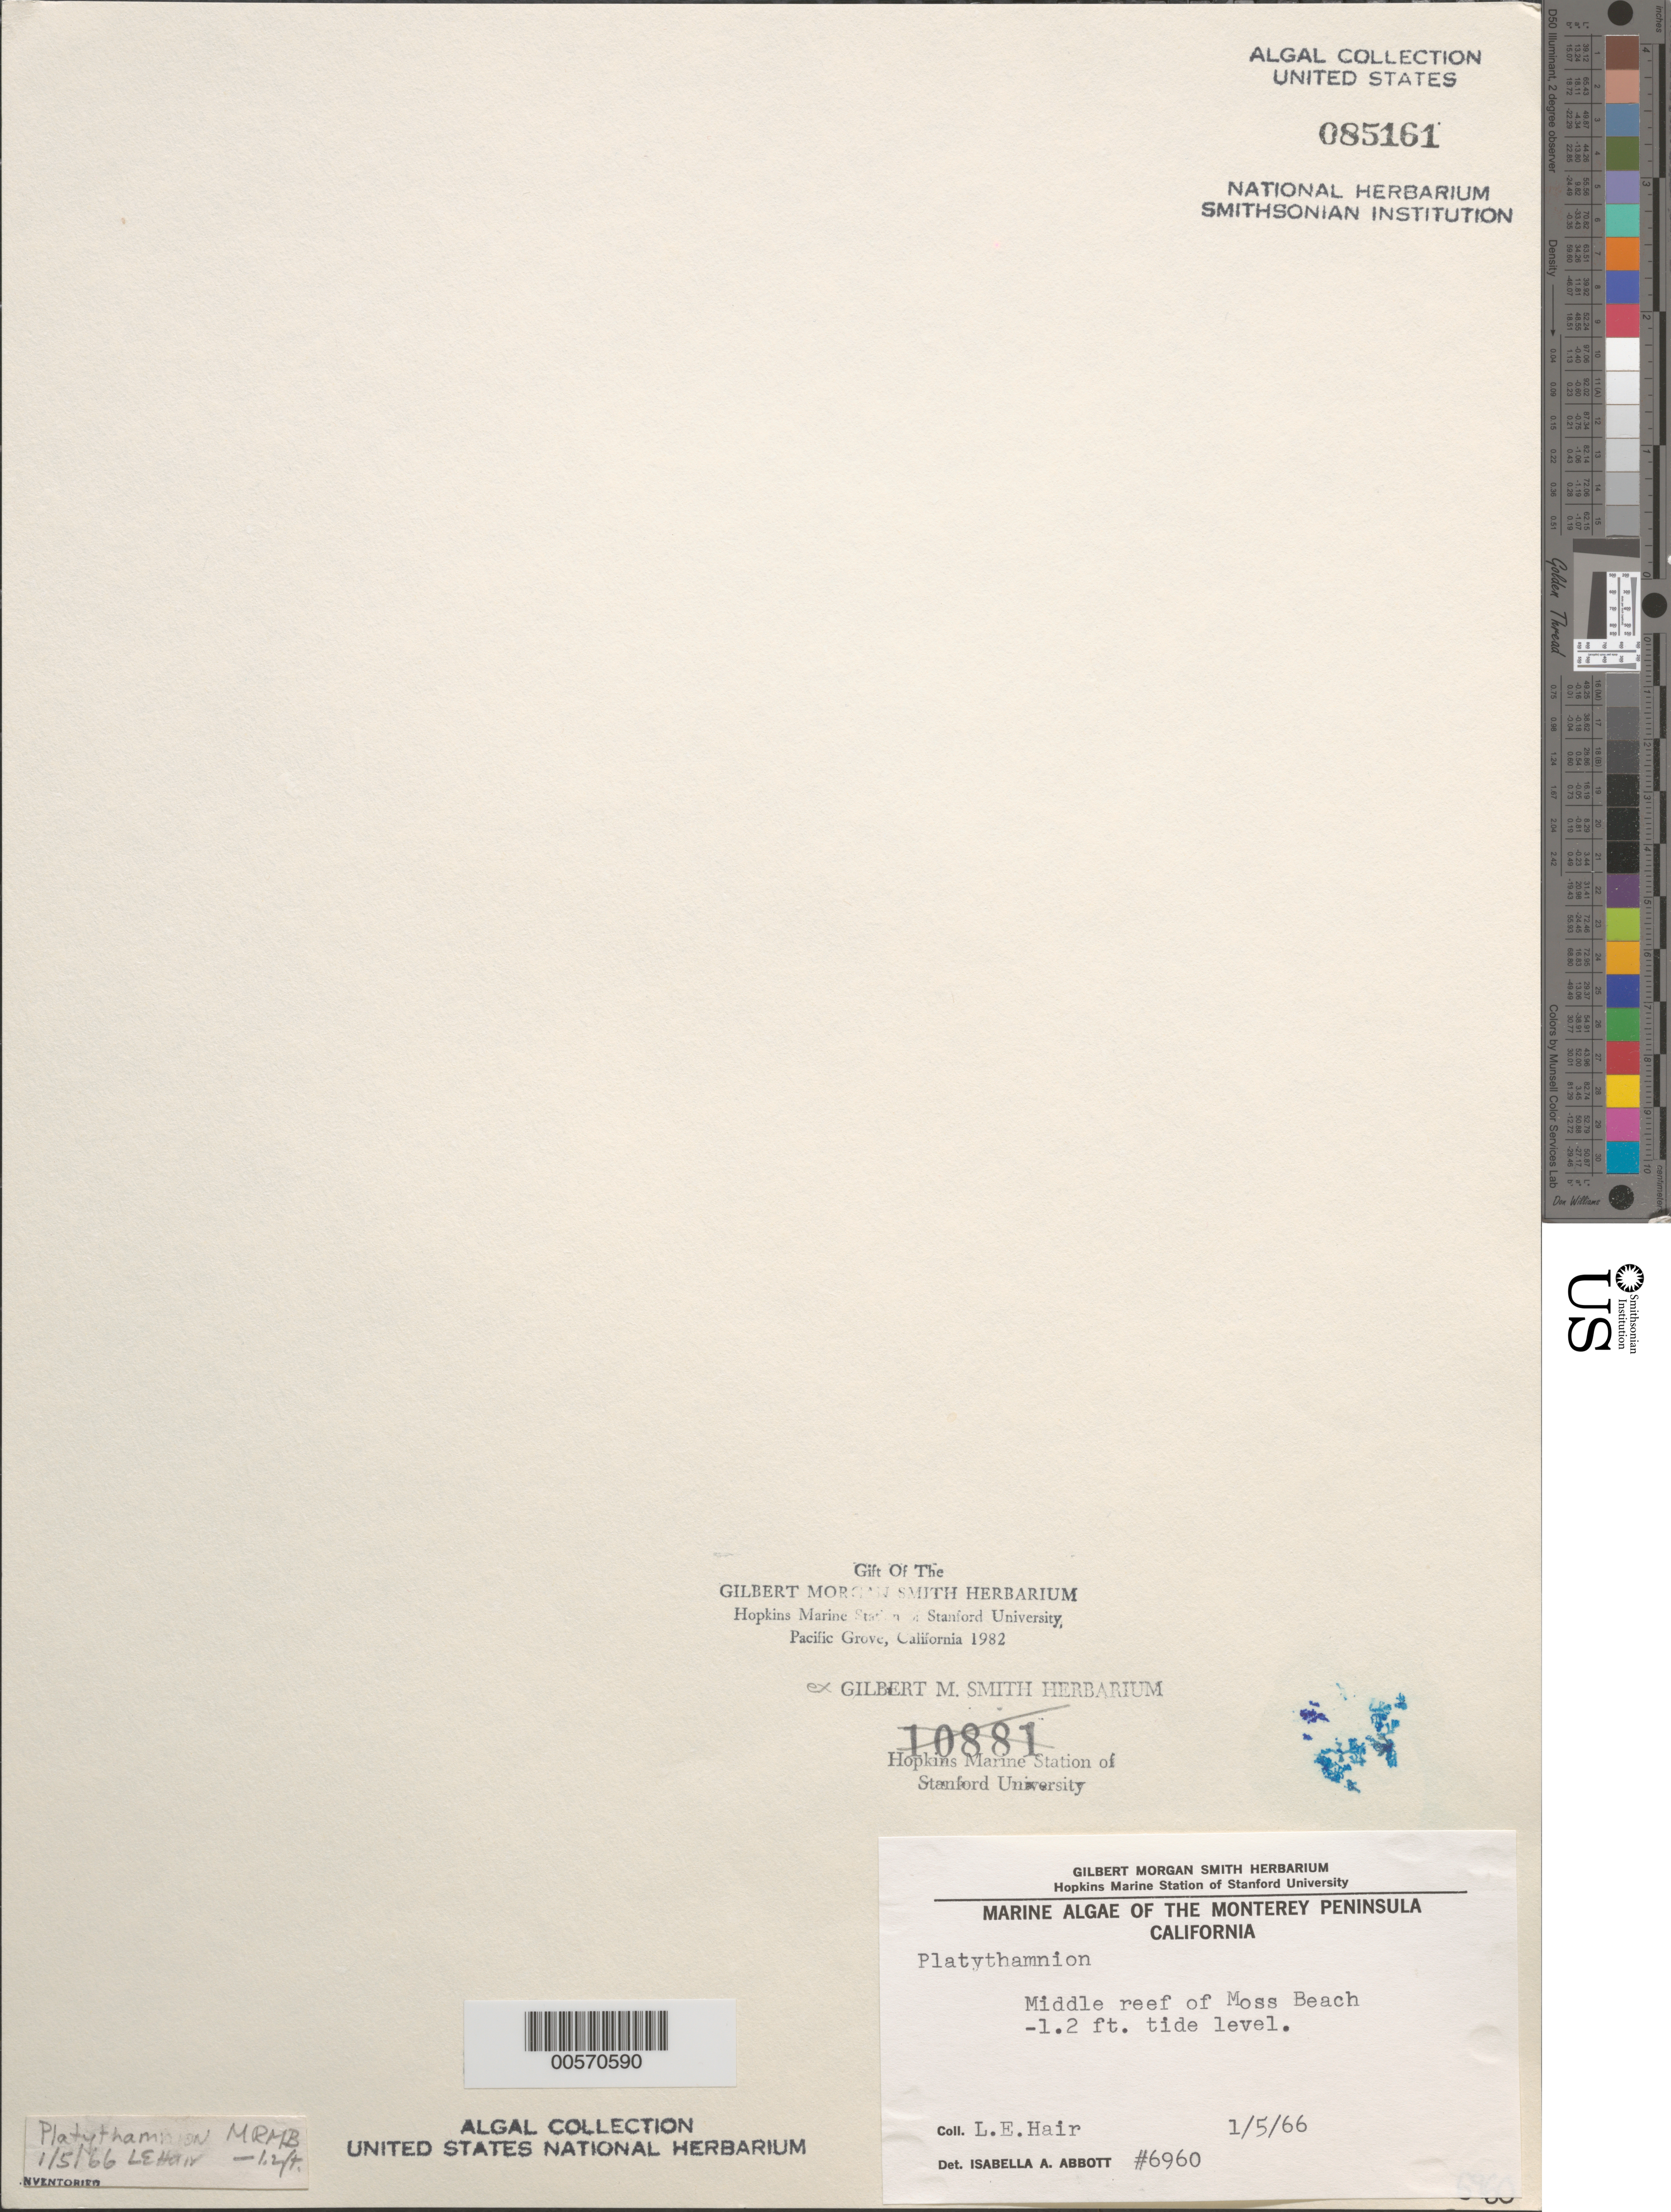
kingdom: Plantae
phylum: Rhodophyta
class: Florideophyceae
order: Ceramiales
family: Ceramiaceae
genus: Platythamnion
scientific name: Platythamnion sp.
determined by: Abbott, Isabella A.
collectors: L. Hair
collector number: IAA 6960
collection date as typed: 05 Jan 1966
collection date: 1966-01-05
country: United States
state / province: California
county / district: Monterey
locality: Middle Reef of Moss Beach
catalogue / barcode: US 85161